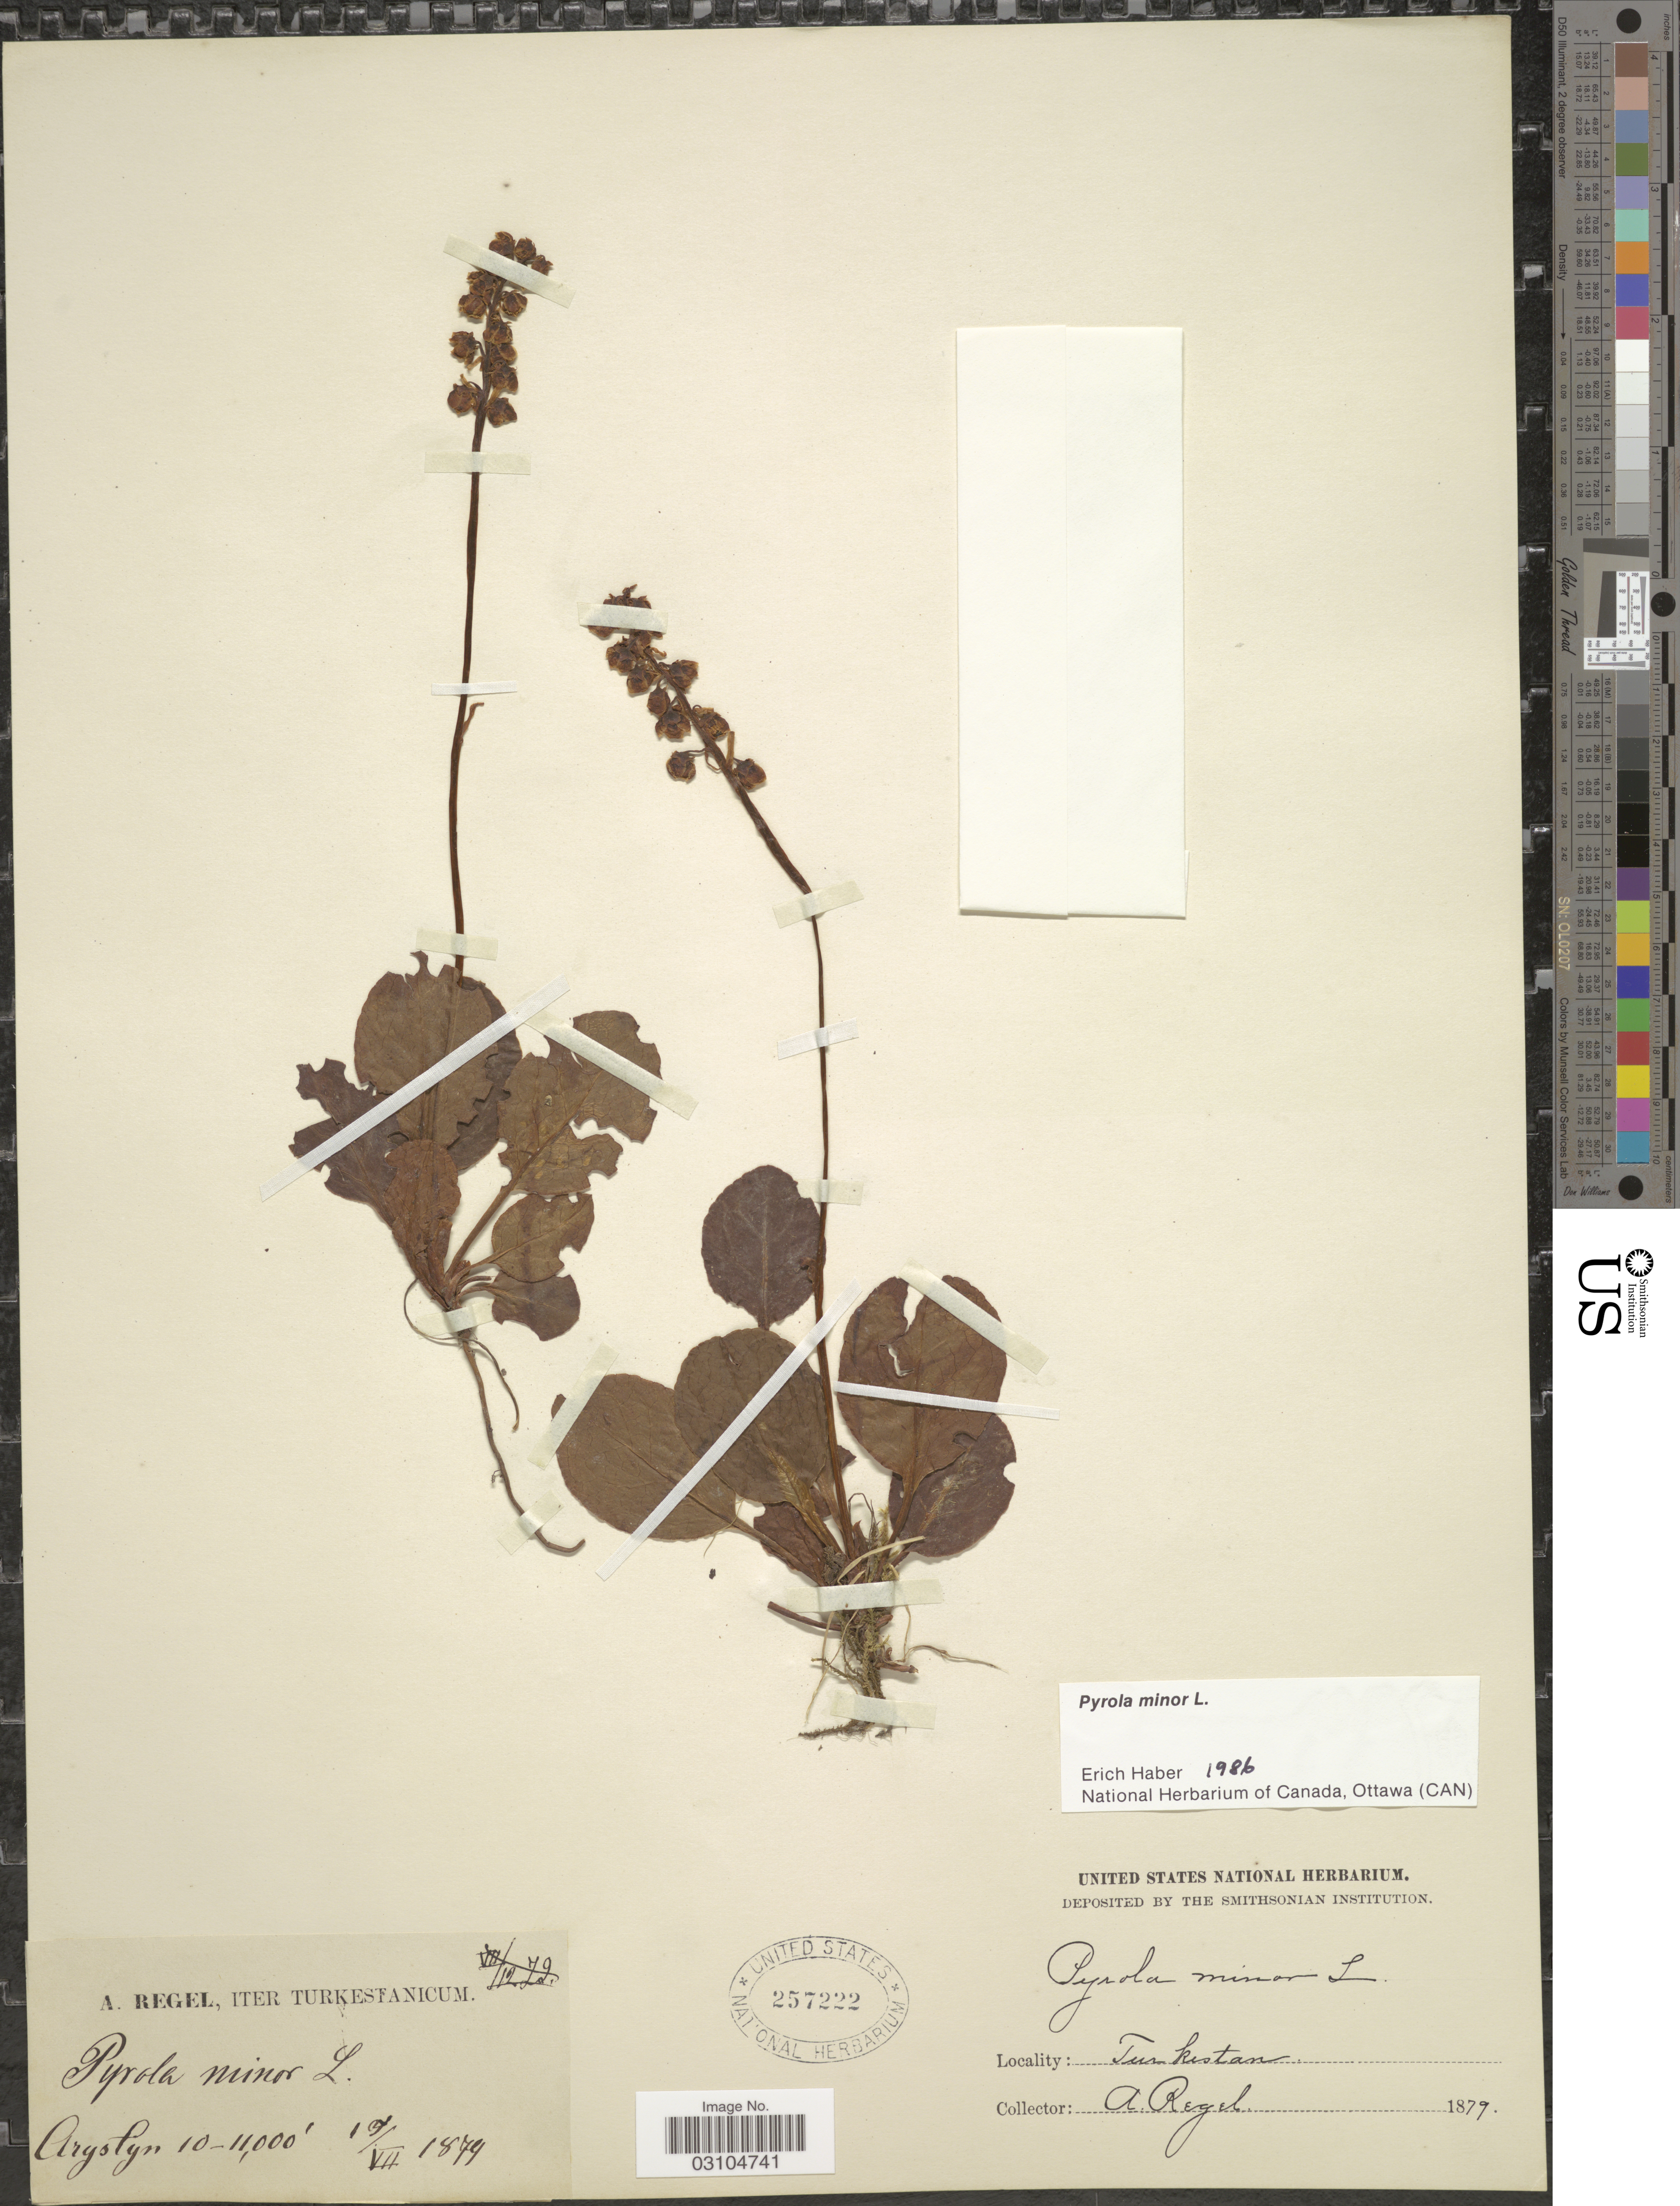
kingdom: Plantae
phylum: Tracheophyta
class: Magnoliopsida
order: Ericales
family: Ericaceae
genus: Pyrola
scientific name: Pyrola minor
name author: L.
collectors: A. Regel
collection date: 1879-07-15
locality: Arystlyn. Turkestan.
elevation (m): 3048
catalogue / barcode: US 257222